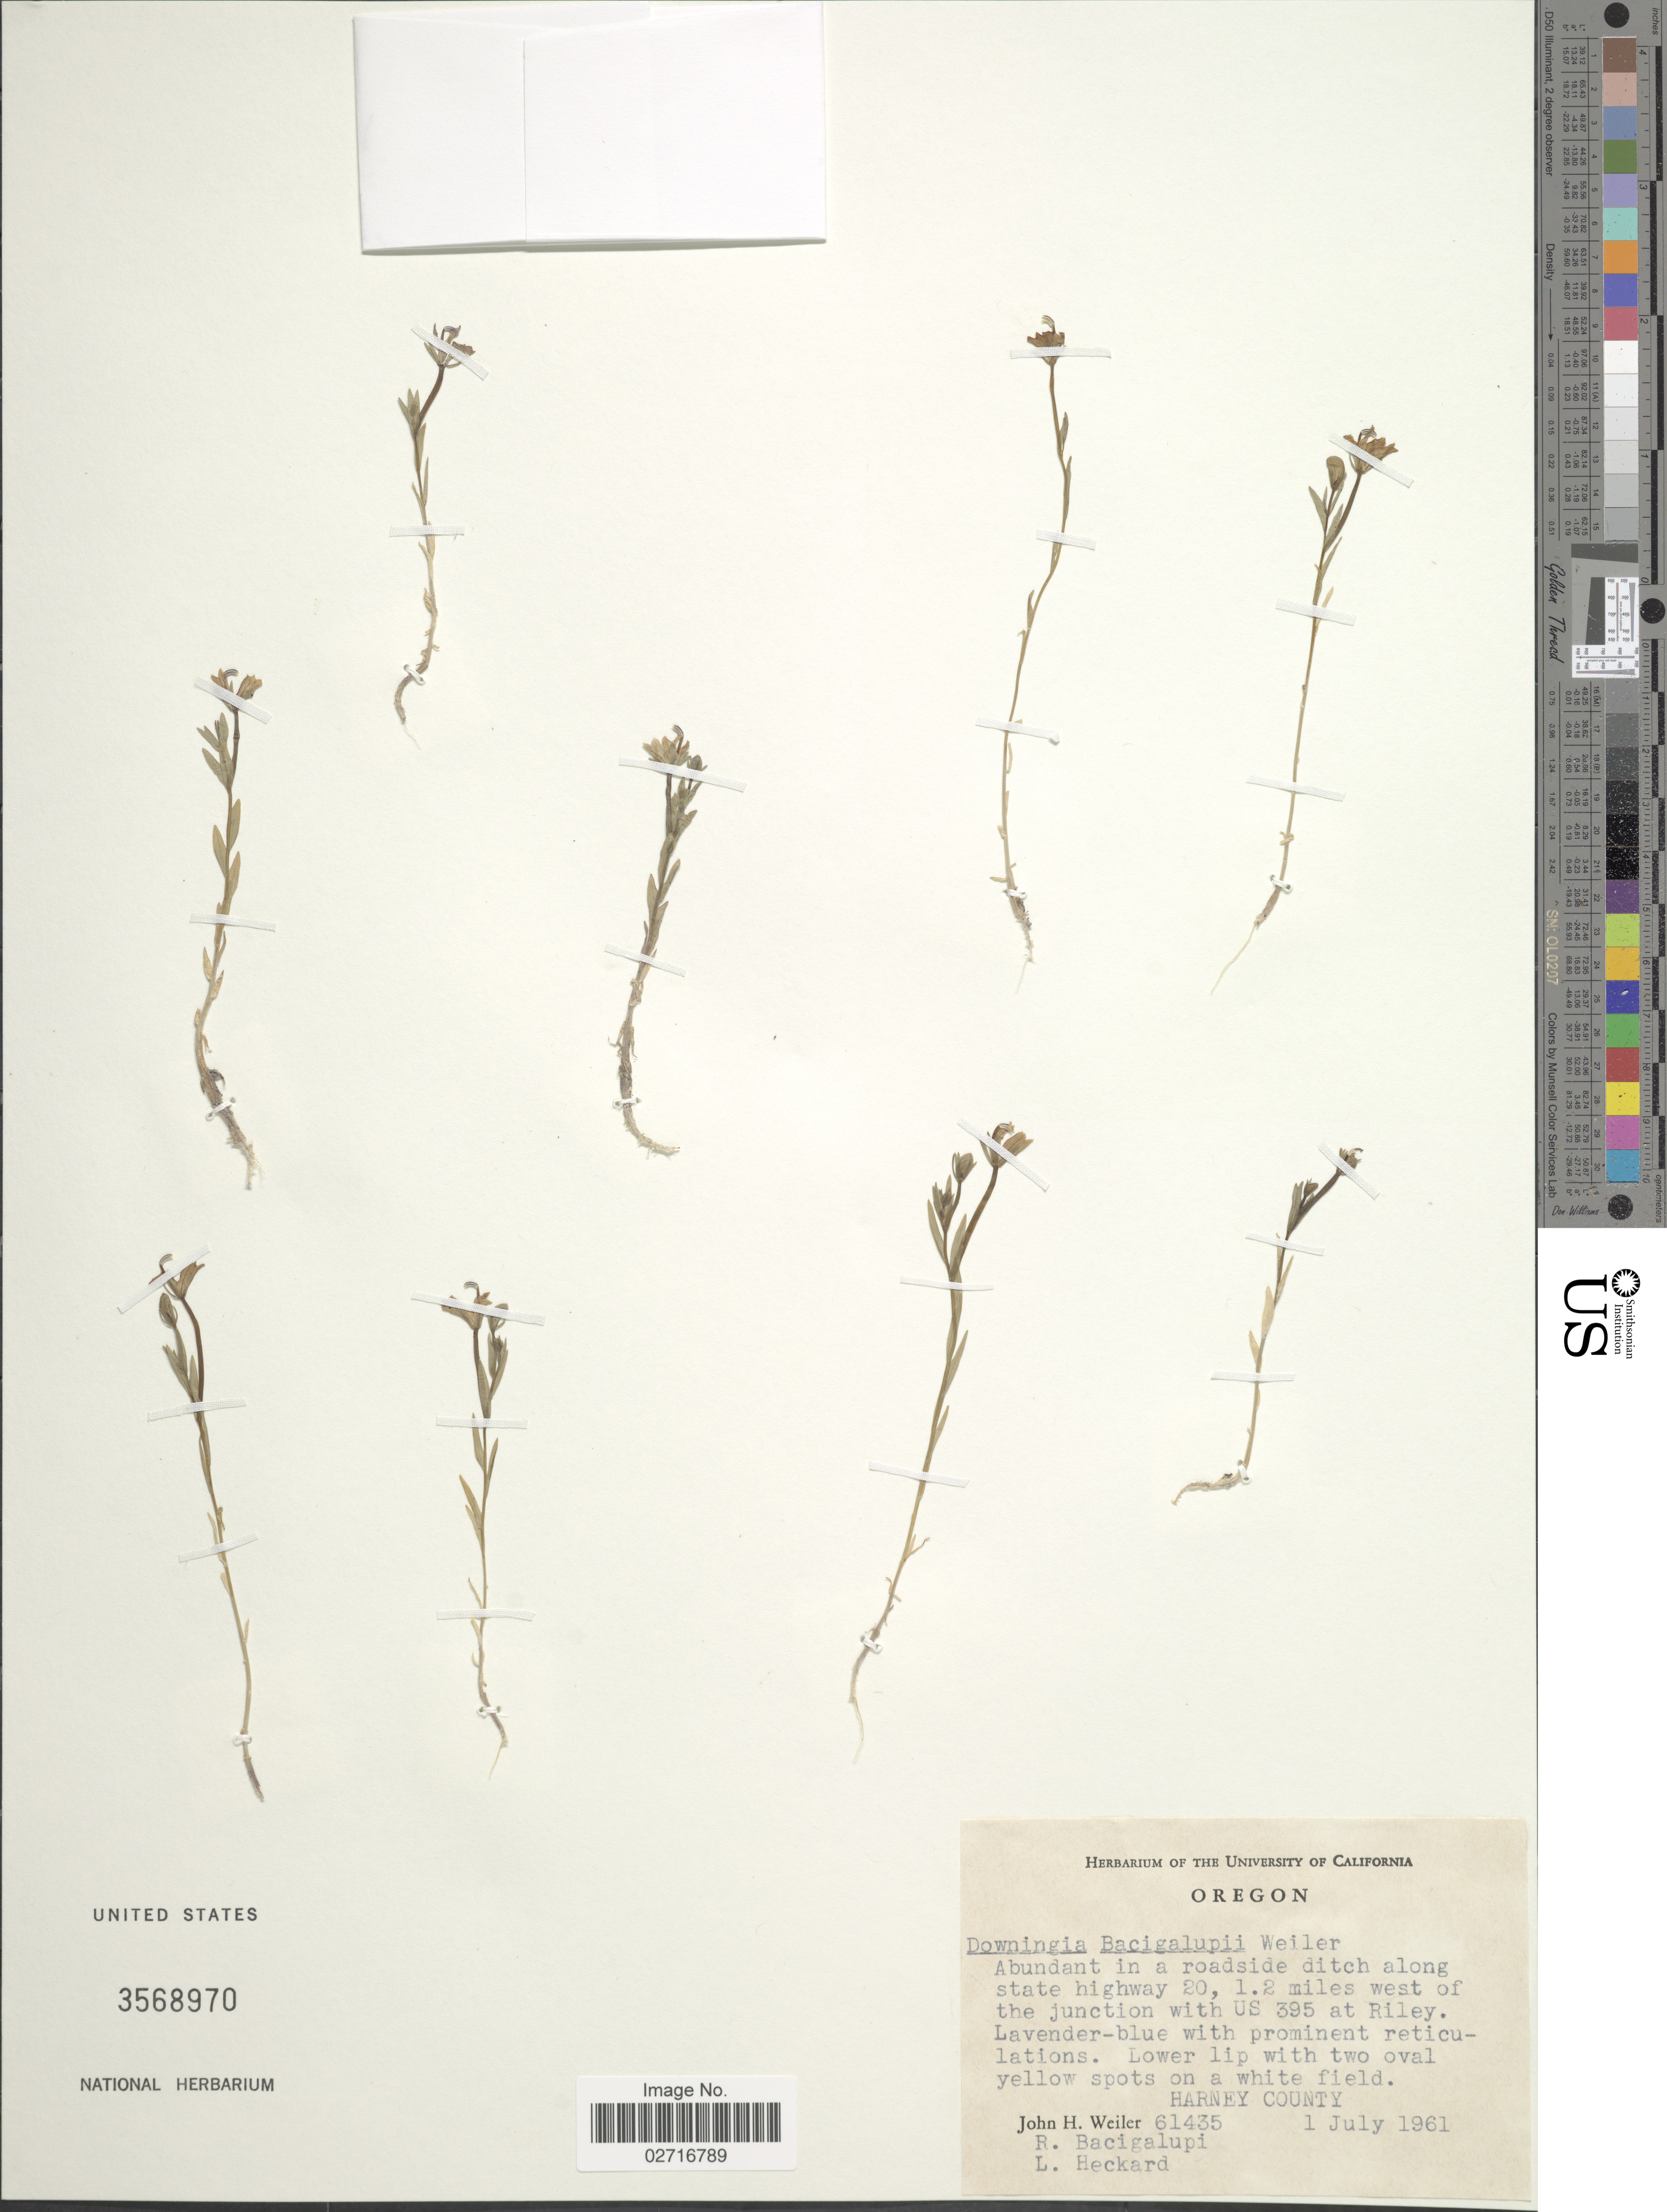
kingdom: Plantae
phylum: Tracheophyta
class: Magnoliopsida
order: Asterales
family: Campanulaceae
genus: Downingia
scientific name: Downingia bacigalupii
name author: Weiler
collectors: J. H. Weiler, R. Bacigalupi & L. R. Heckard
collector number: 61435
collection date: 1961-07-01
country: United States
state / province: Oregon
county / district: Harney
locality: Abundant in a roadside ditch along state highway 20, 1.2 miles west of the junction with US 395 at Riley, Harney County.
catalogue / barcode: US 3568970